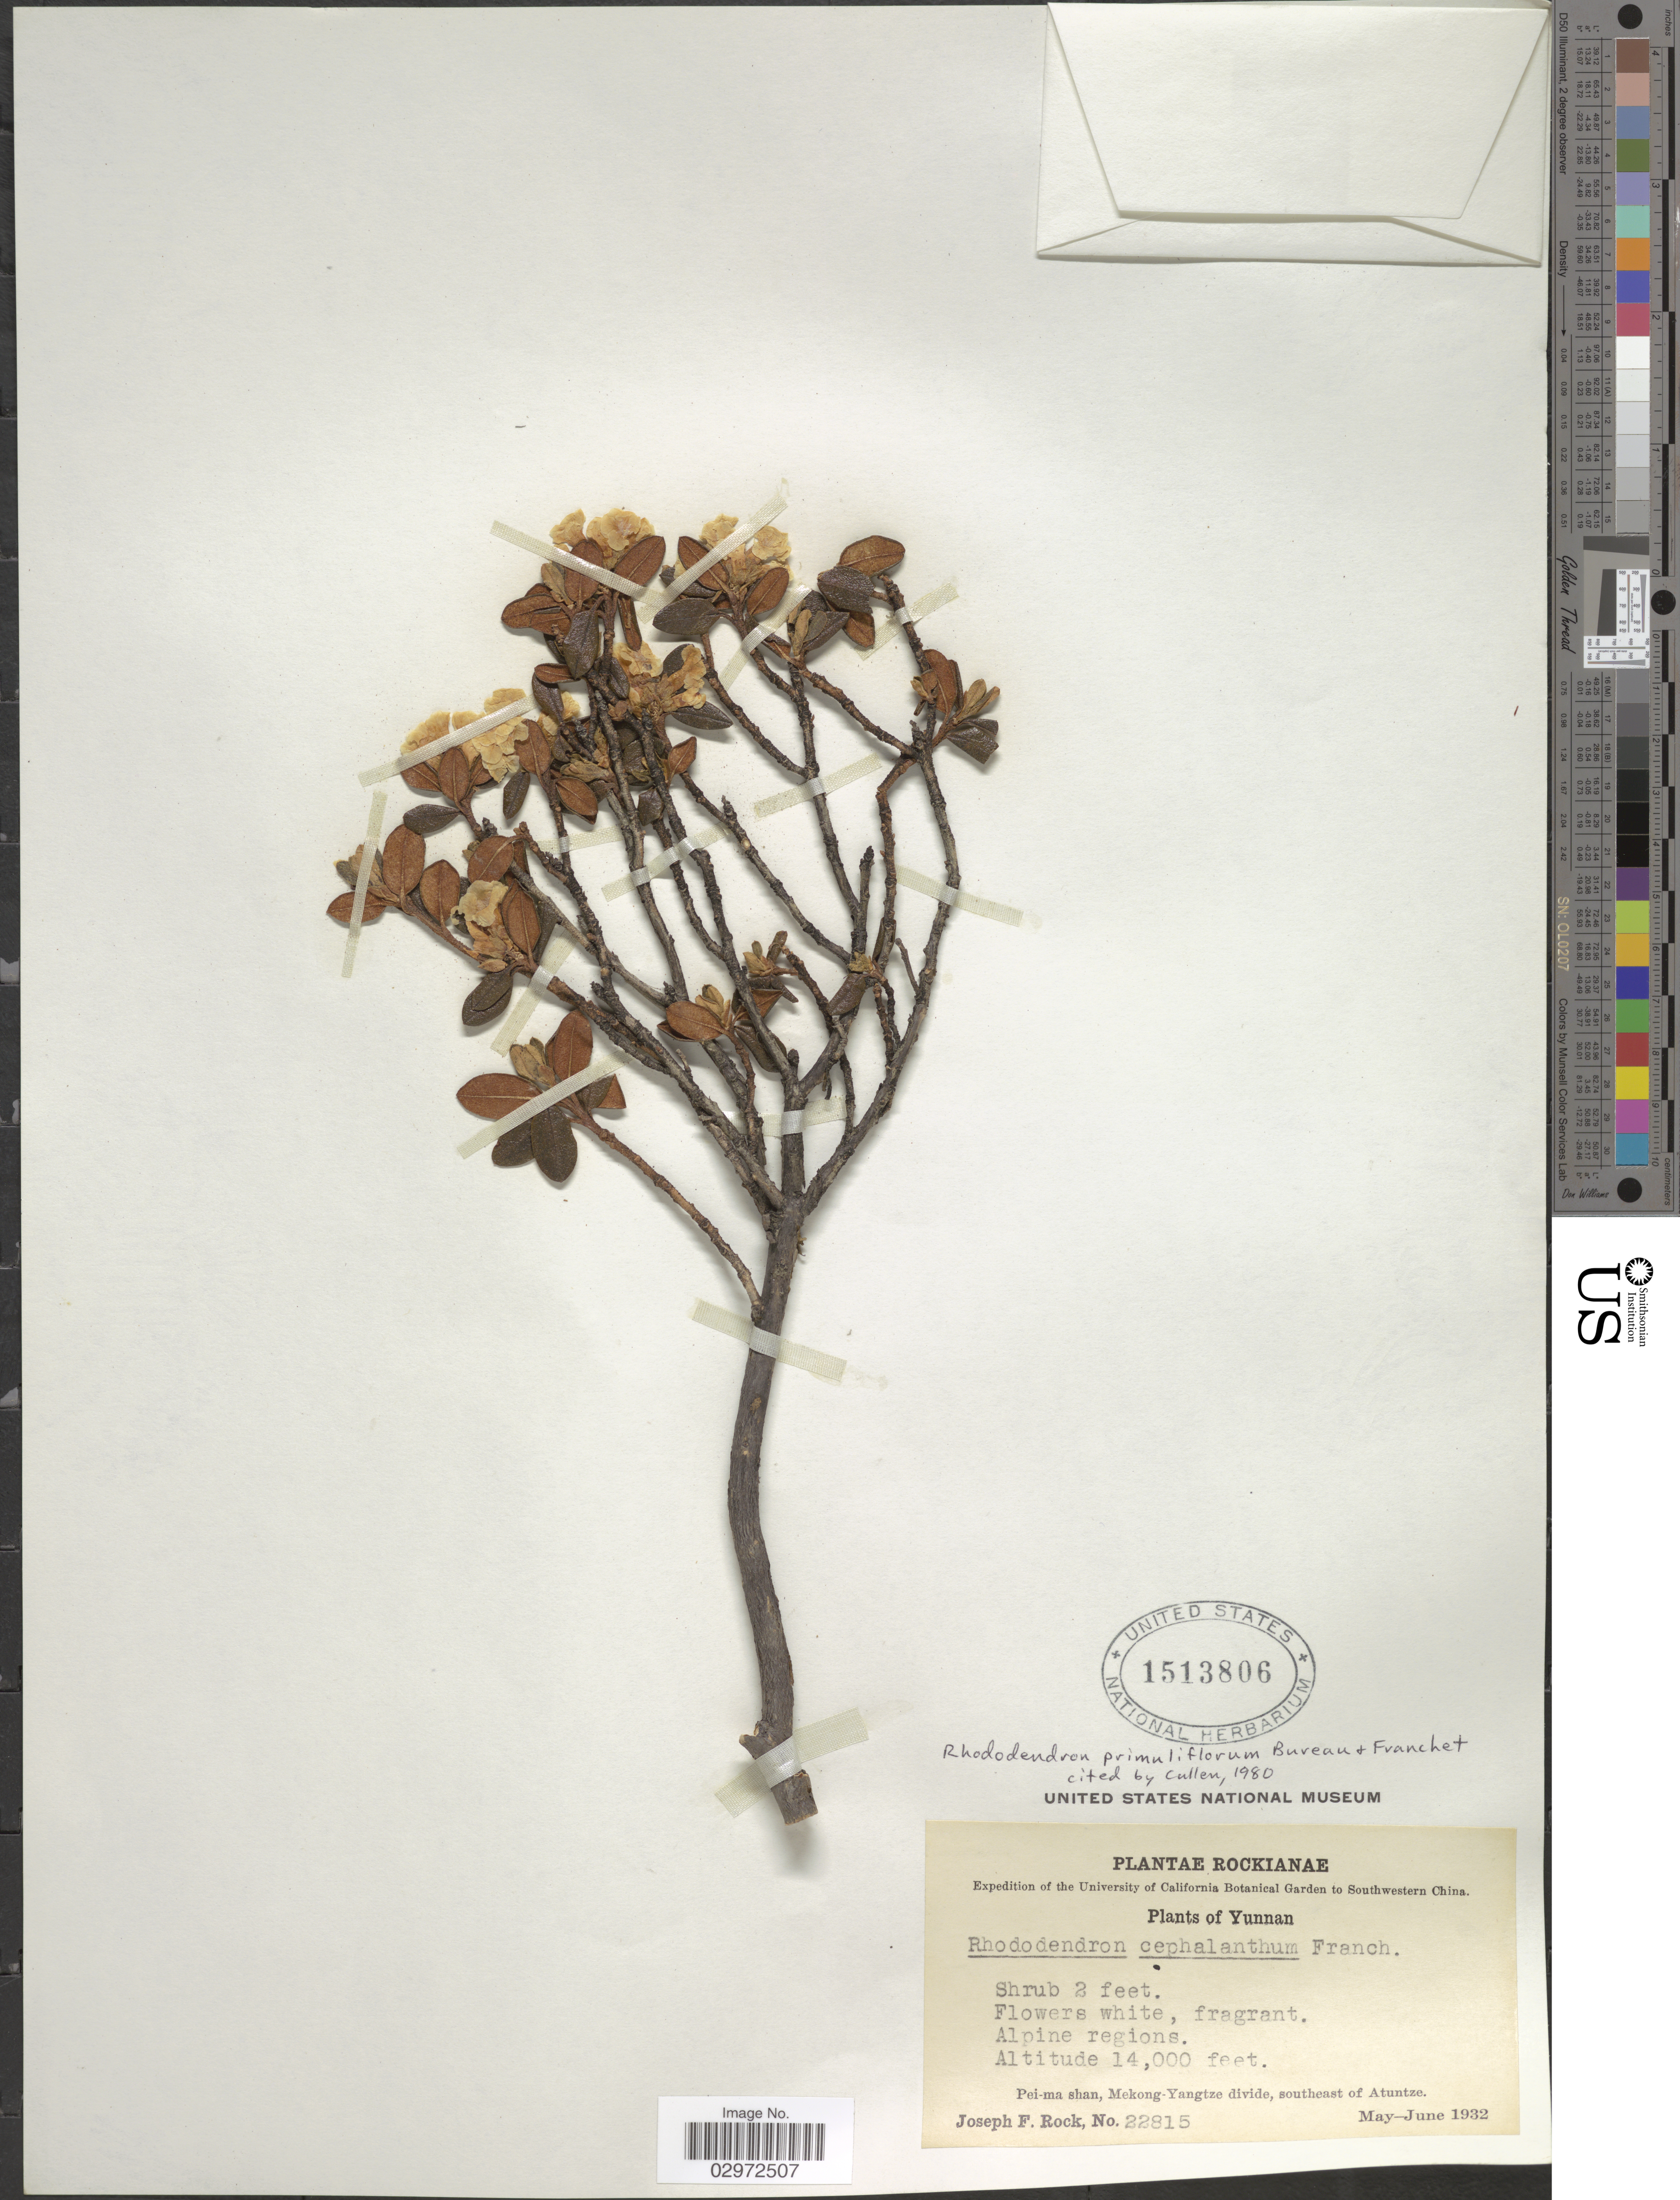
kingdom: Plantae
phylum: Tracheophyta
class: Magnoliopsida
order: Ericales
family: Ericaceae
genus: Rhododendron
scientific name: Rhododendron primuliflorum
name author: É. Bureau & Franch.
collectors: J. F. Rock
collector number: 22815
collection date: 1932-05/1932-06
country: China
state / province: Yunnan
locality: Pei-ma shan, Mekong-Yangtze divide, southeast of Atuntze. Alpine regions, Southwestern China.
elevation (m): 4267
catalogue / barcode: US 1513806